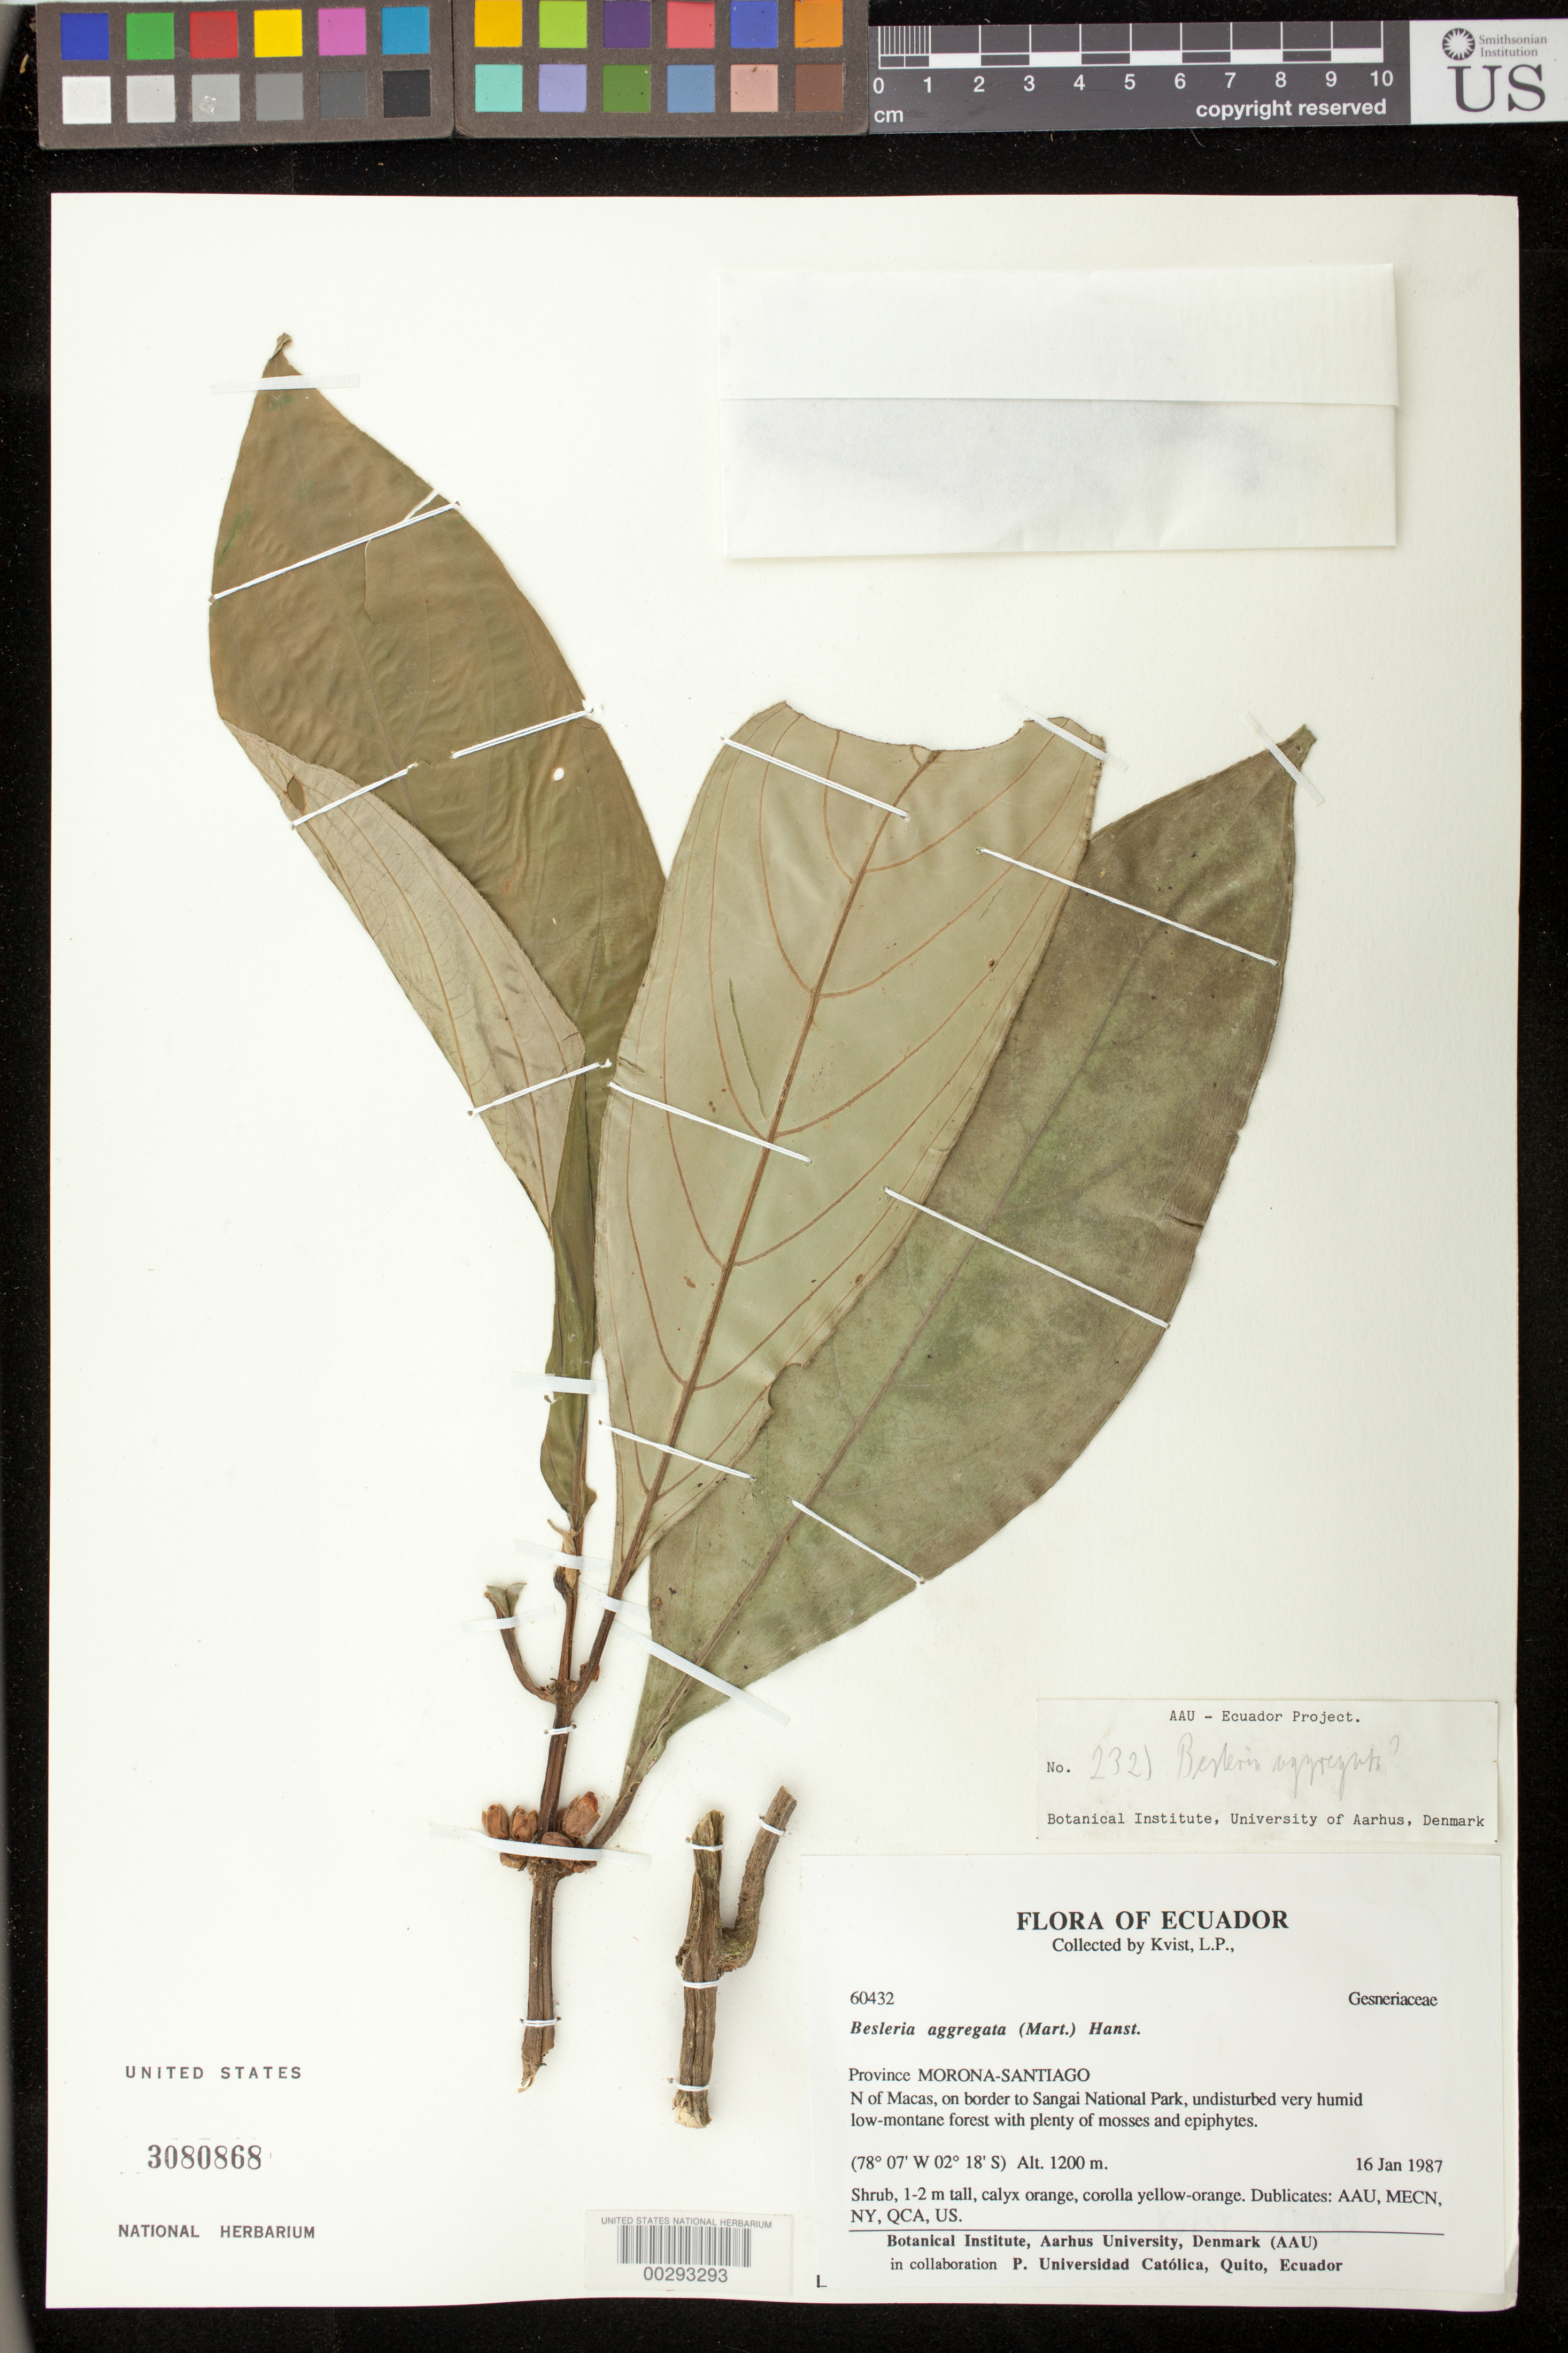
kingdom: Plantae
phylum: Tracheophyta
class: Magnoliopsida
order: Lamiales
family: Gesneriaceae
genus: Besleria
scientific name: Besleria aggregata var. aggregata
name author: (Mart.) Hanst.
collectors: L. P. Kvist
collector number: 60432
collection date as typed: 16 Jan 1987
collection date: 1987-01-16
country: Ecuador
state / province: Morona-Santiago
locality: N of Macas, on border to Sangay National Park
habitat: Undisturbed very humid low montane forest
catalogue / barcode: US 3080868